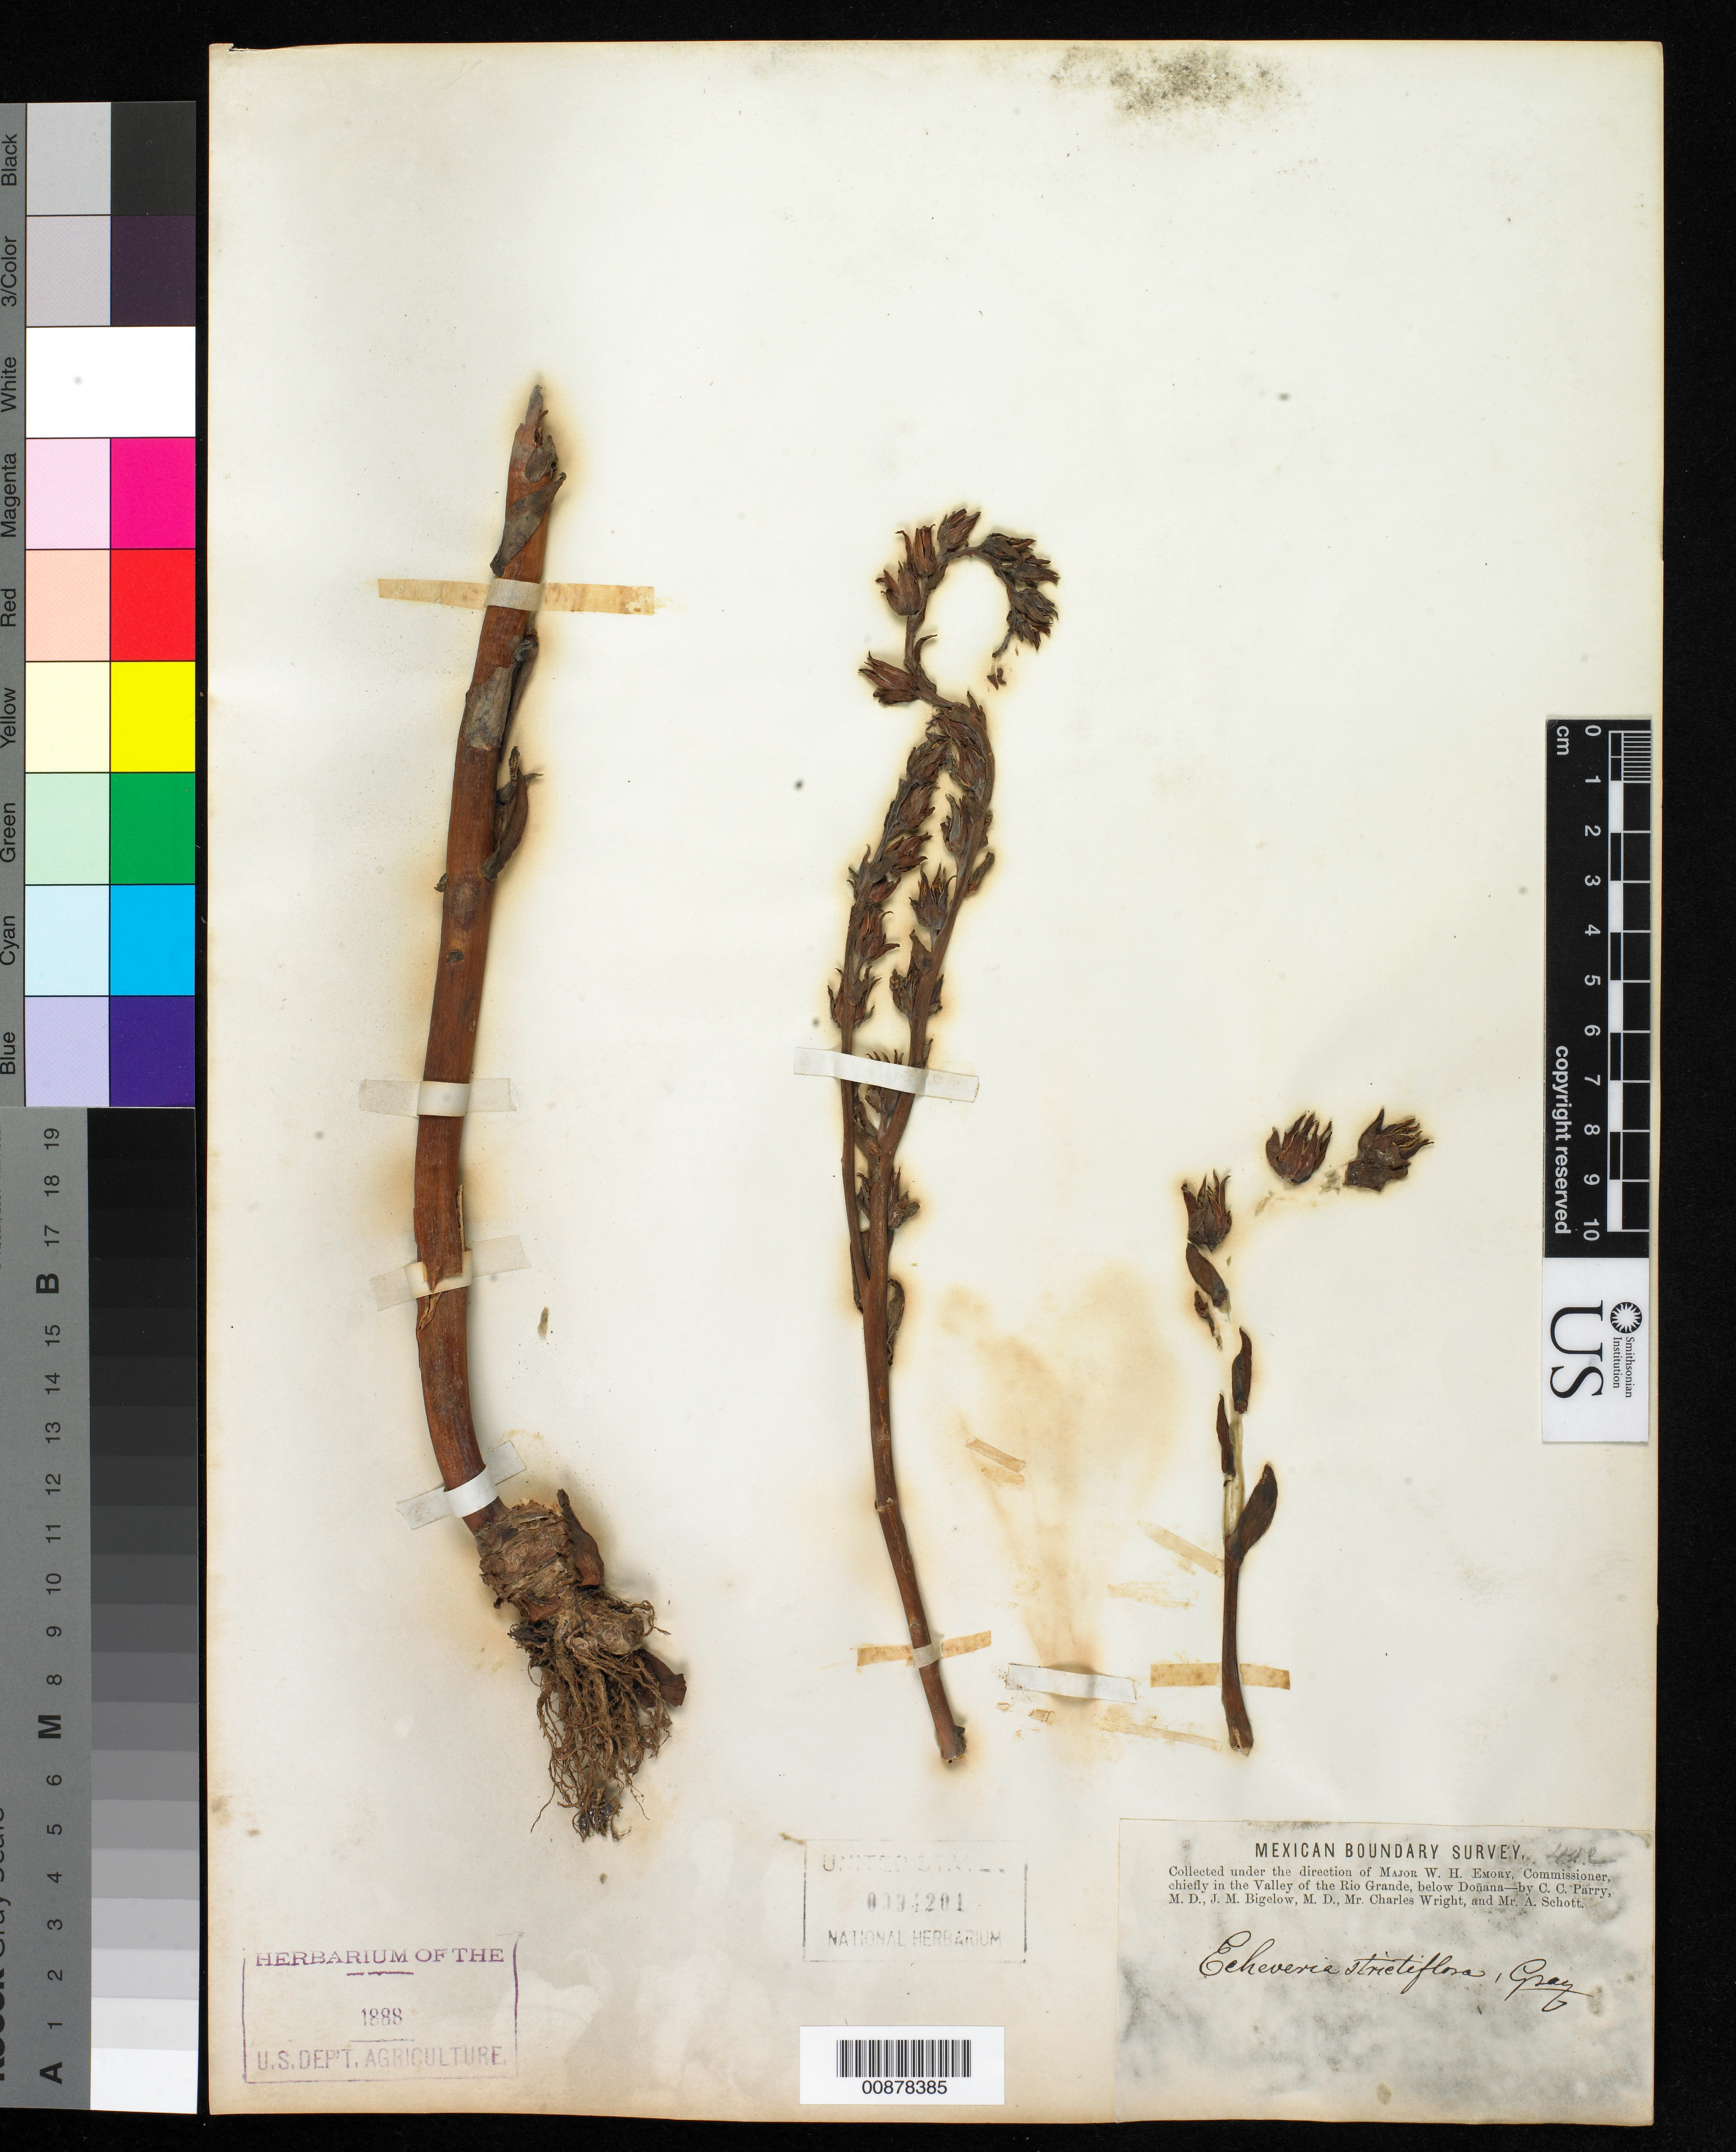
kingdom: Plantae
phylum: Tracheophyta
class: Magnoliopsida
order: Saxifragales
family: Crassulaceae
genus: Echeveria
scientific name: Echeveria strictiflora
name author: A. Gray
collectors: C. C. Parry, J. M. Bigelow, C. Wright & A. C. V. Schott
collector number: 442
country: United States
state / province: New Mexico / Texas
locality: Valley of the Rio Grande, below Doñana.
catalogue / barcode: US 94201